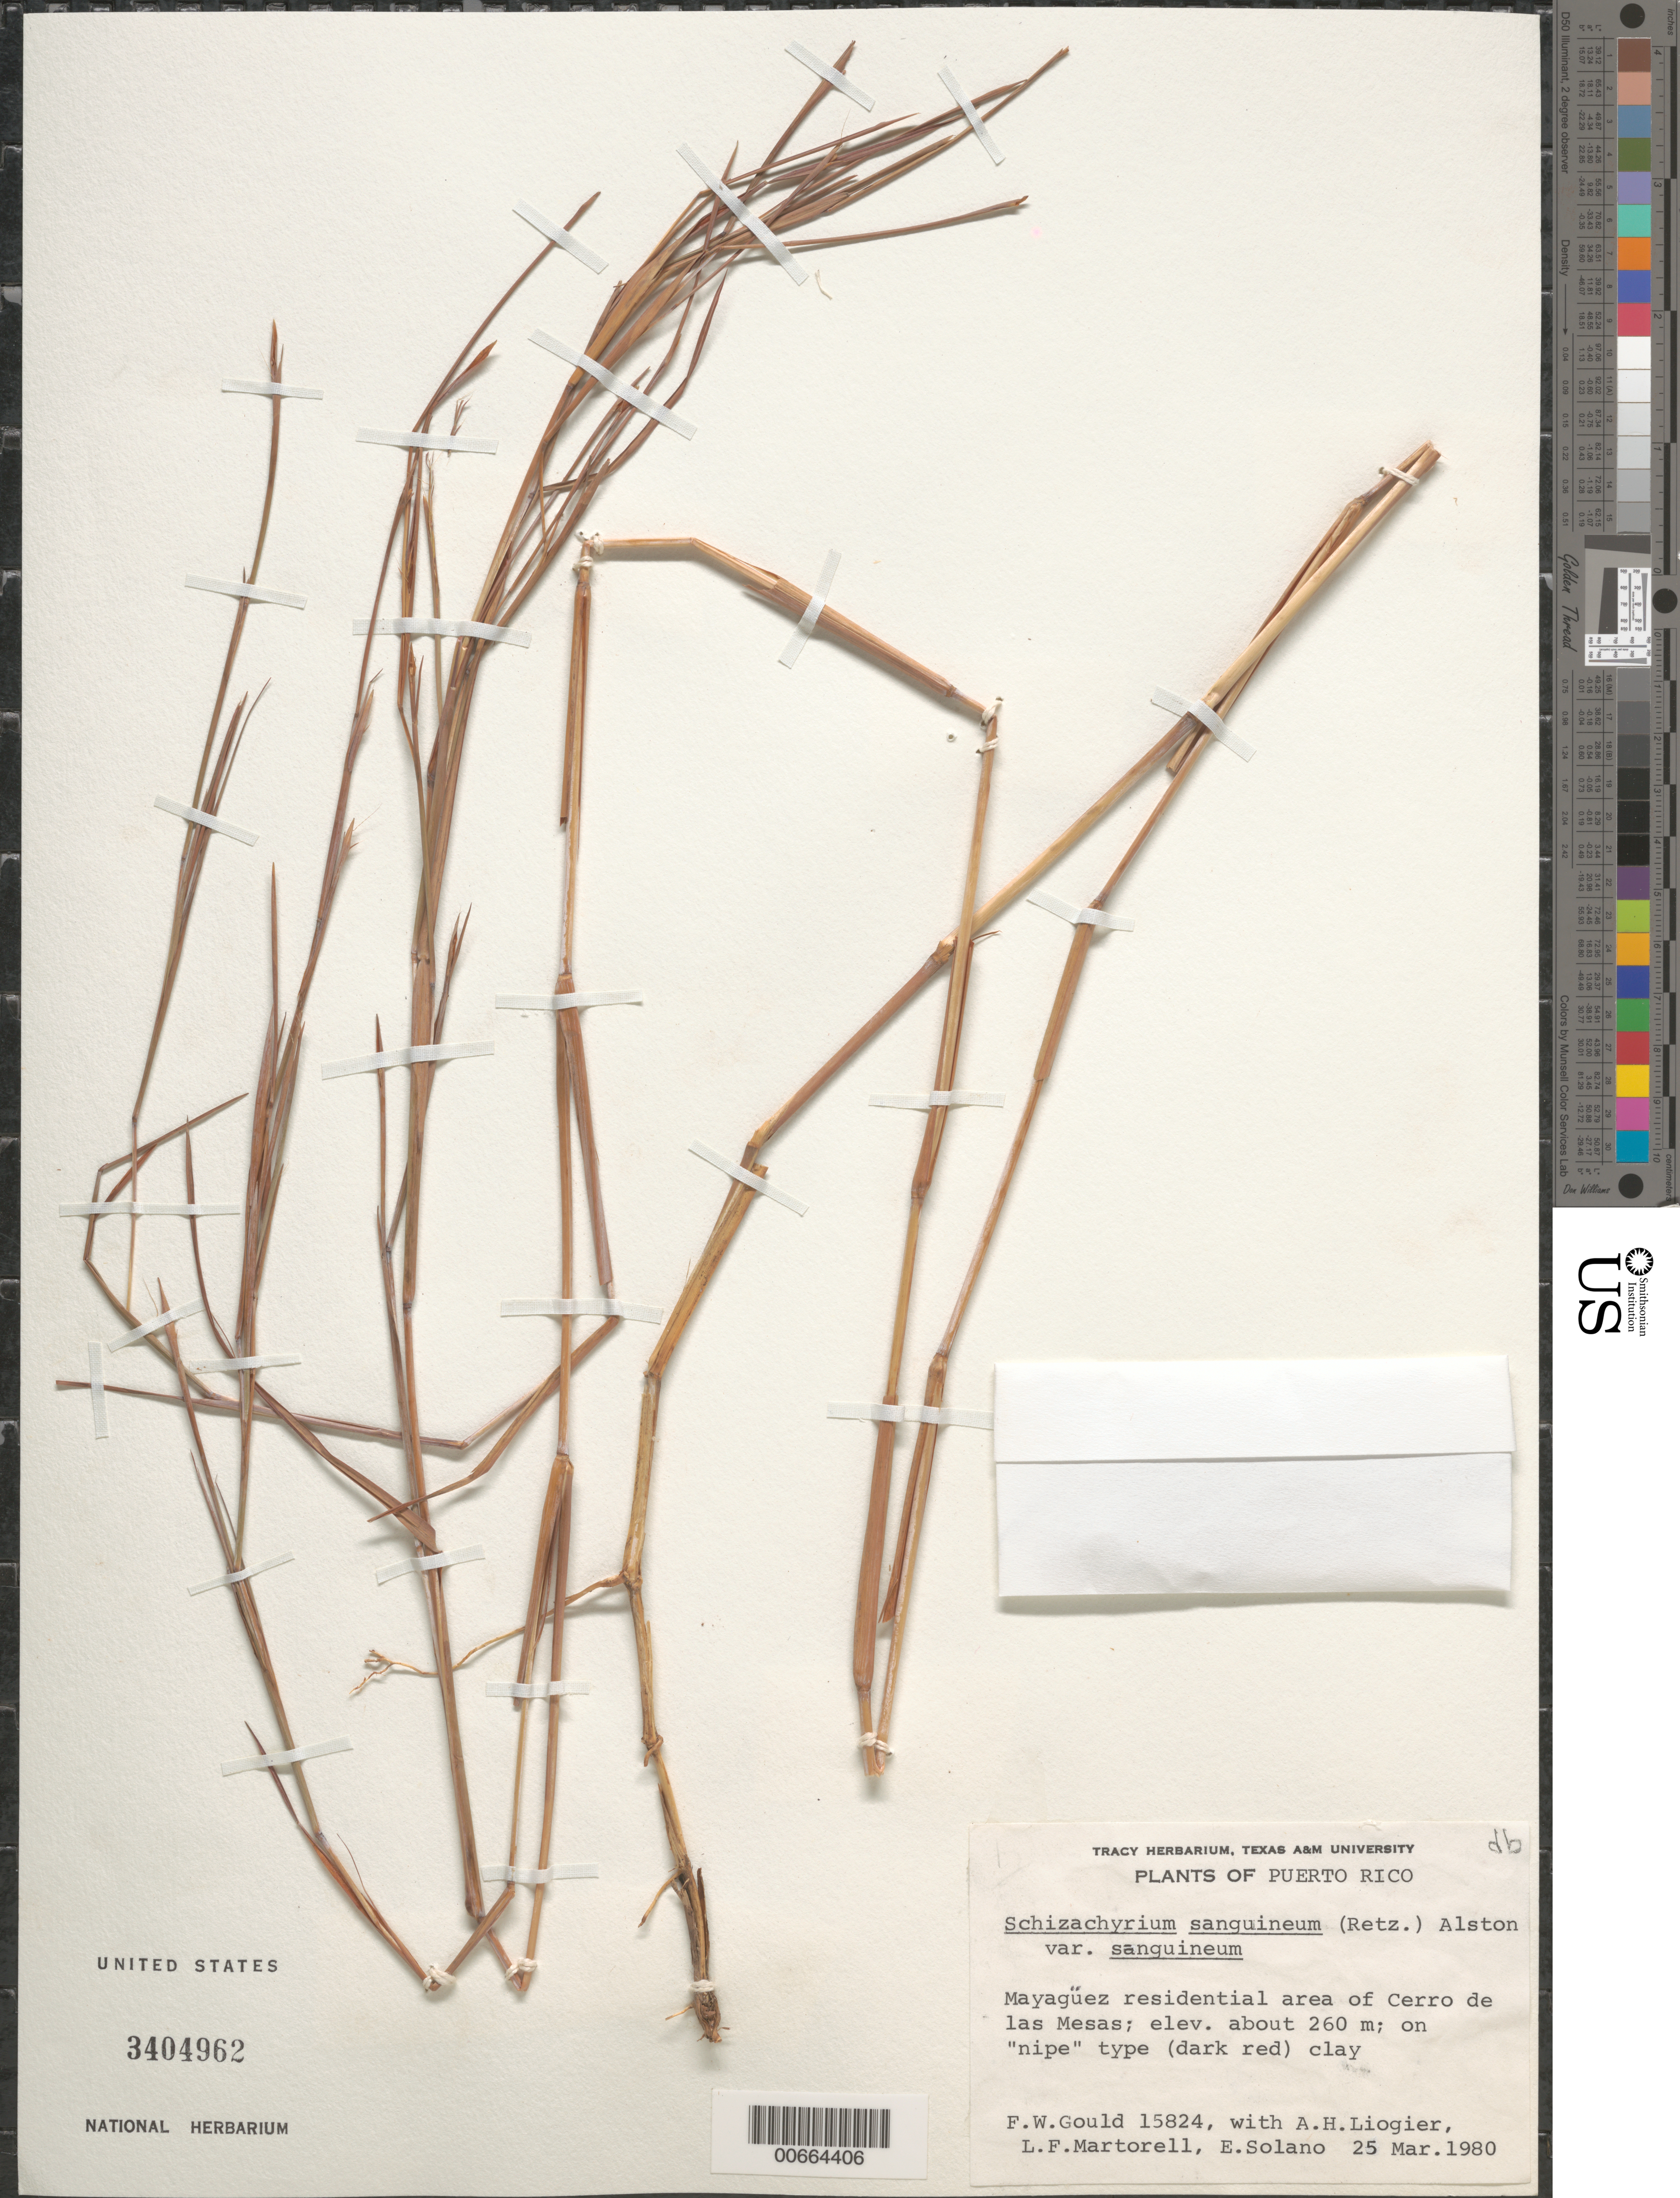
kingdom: Plantae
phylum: Tracheophyta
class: Liliopsida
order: Poales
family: Poaceae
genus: Schizachyrium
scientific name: Schizachyrium sanguineum var. sanguineum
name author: (Retz.) Alston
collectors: F. W. Gould, A. H. Liogier, L. Martorell & E. Solano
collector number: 15824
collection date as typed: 25 Mar 1980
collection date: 1980-03-25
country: Puerto Rico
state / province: Mayagüez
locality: Residential area of Cerro de Las Mesas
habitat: On "nipe" typs (dark red) clay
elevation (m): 260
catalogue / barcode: US 3404962